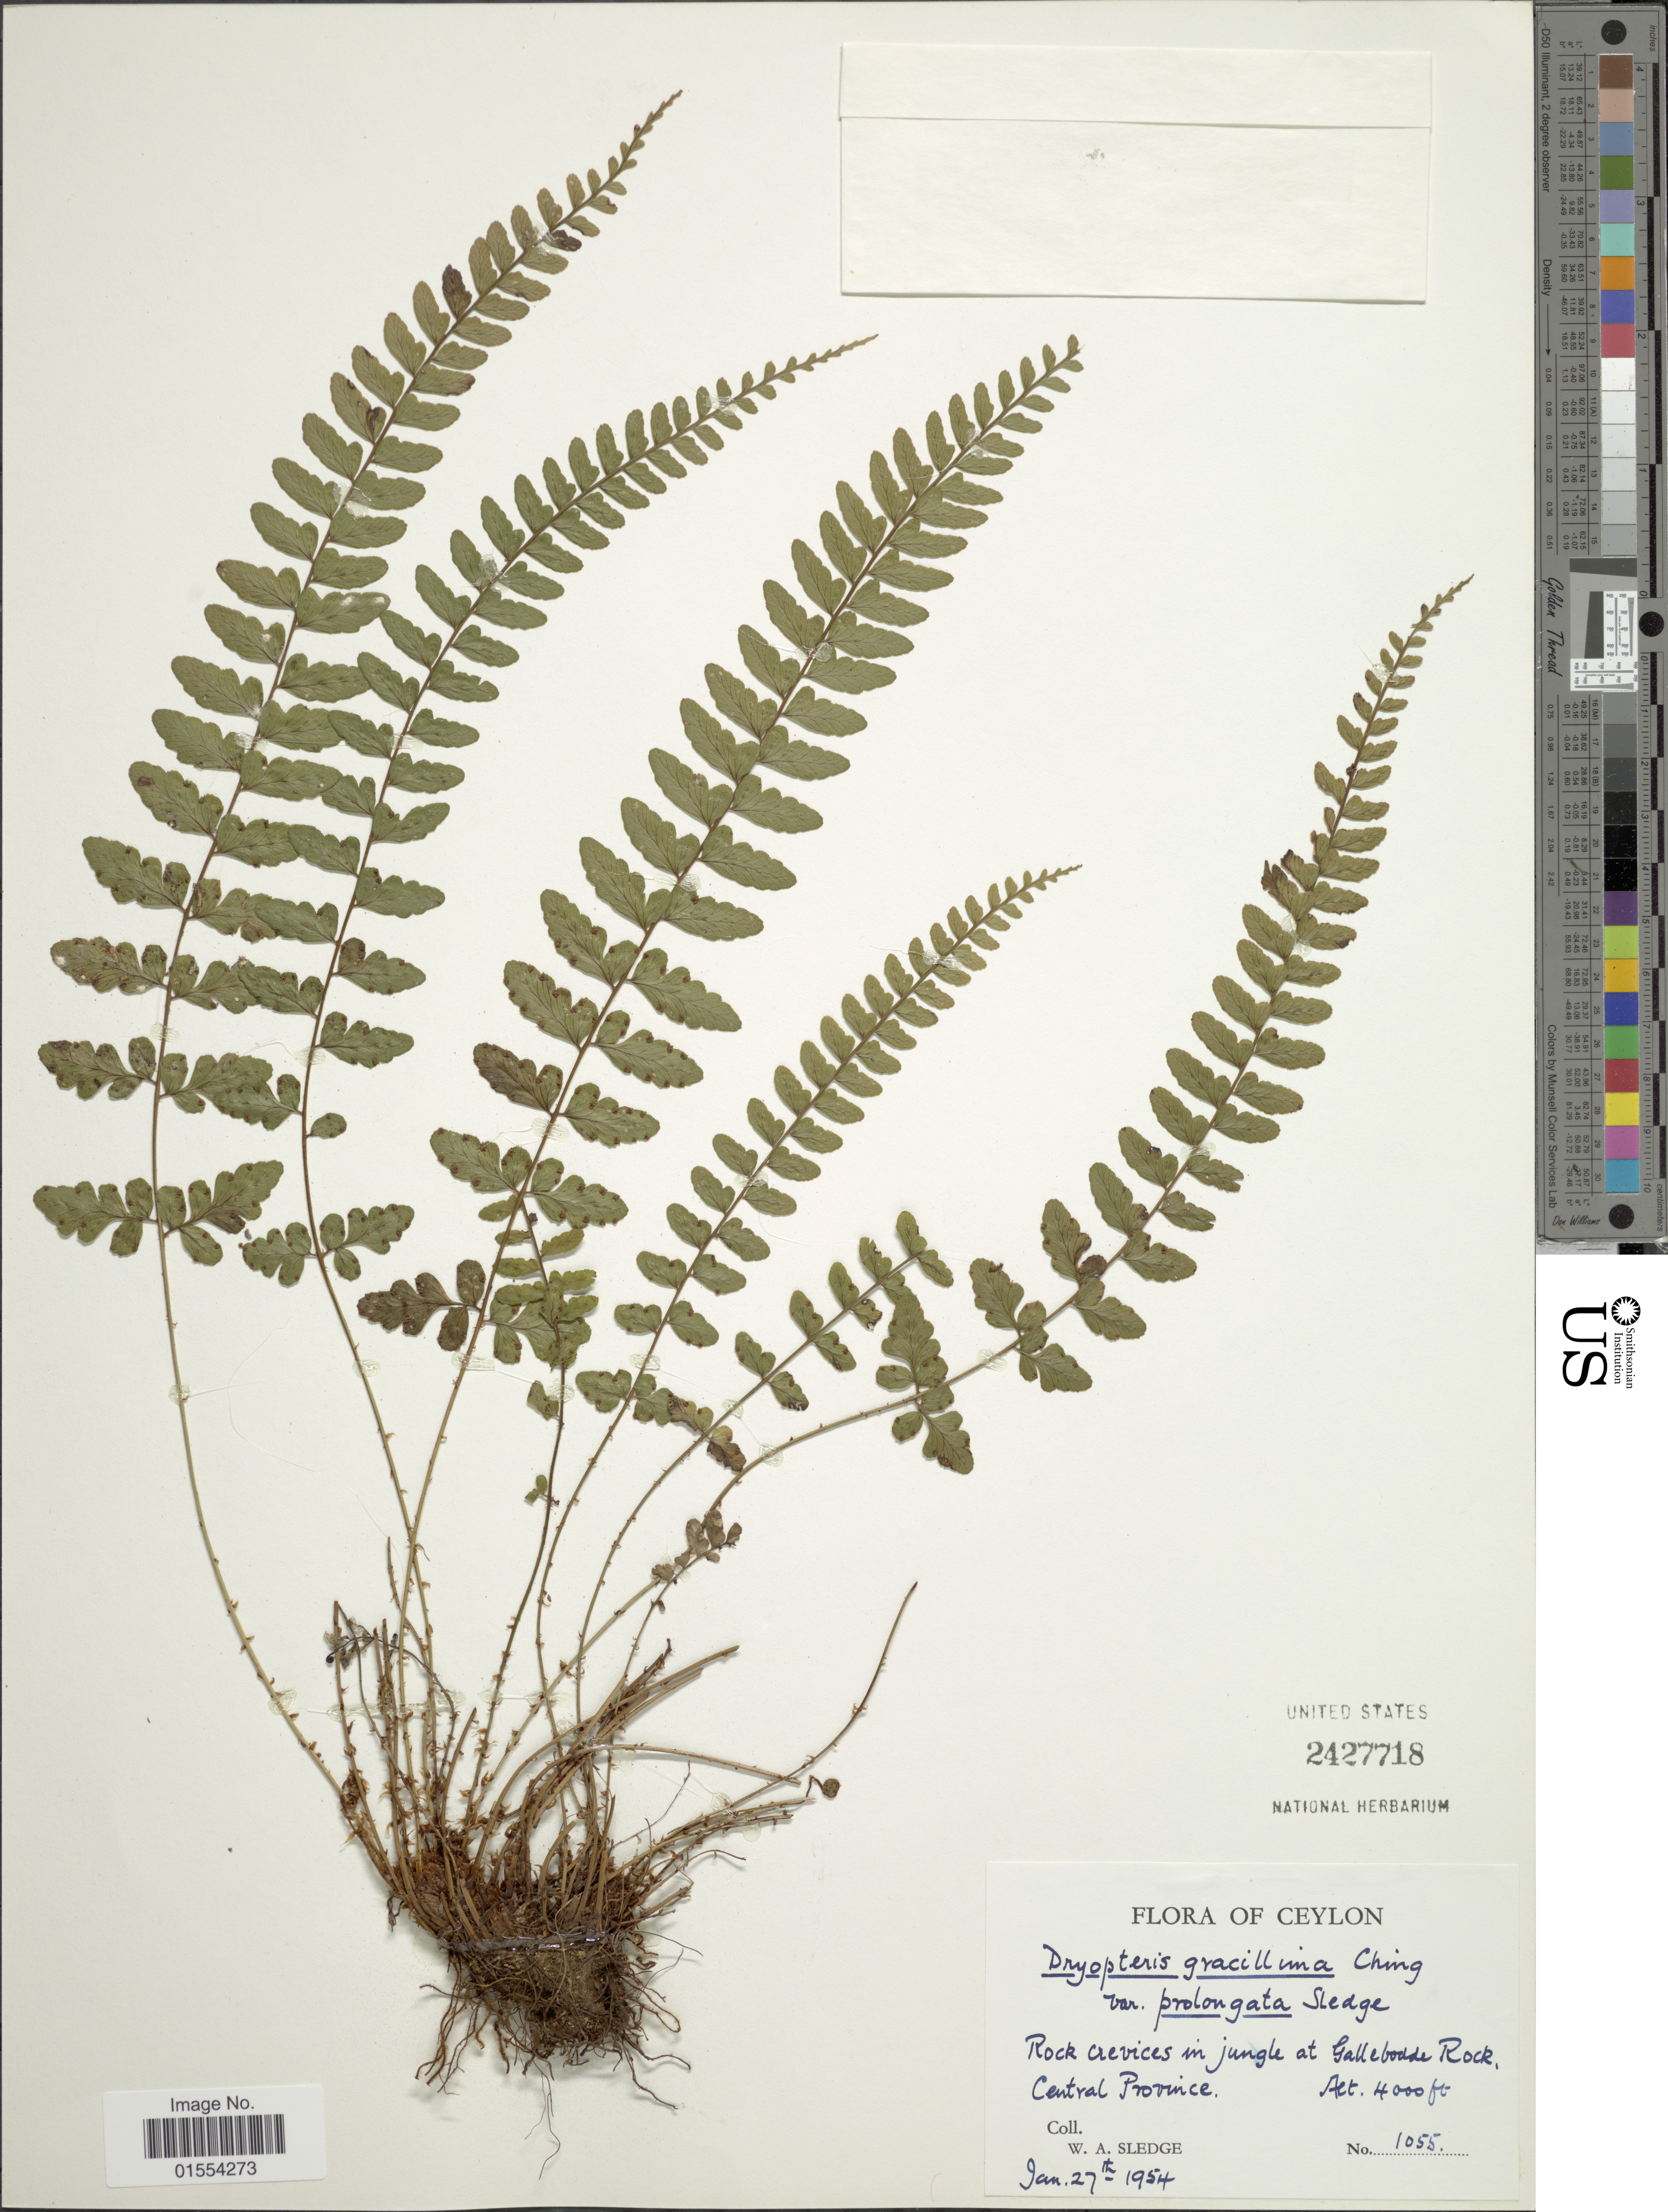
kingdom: Plantae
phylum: Tracheophyta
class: Polypodiopsida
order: Polypodiales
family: Dryopteridaceae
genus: Dryopteris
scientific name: Dryopteris gracillima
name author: Ching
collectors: W. A. Sledge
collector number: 1055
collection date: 1954-01-27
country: Sri Lanka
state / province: Central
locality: Ceylon, in jungle at Gallebodde Rock, Central Province.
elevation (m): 1219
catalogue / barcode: US 2427718